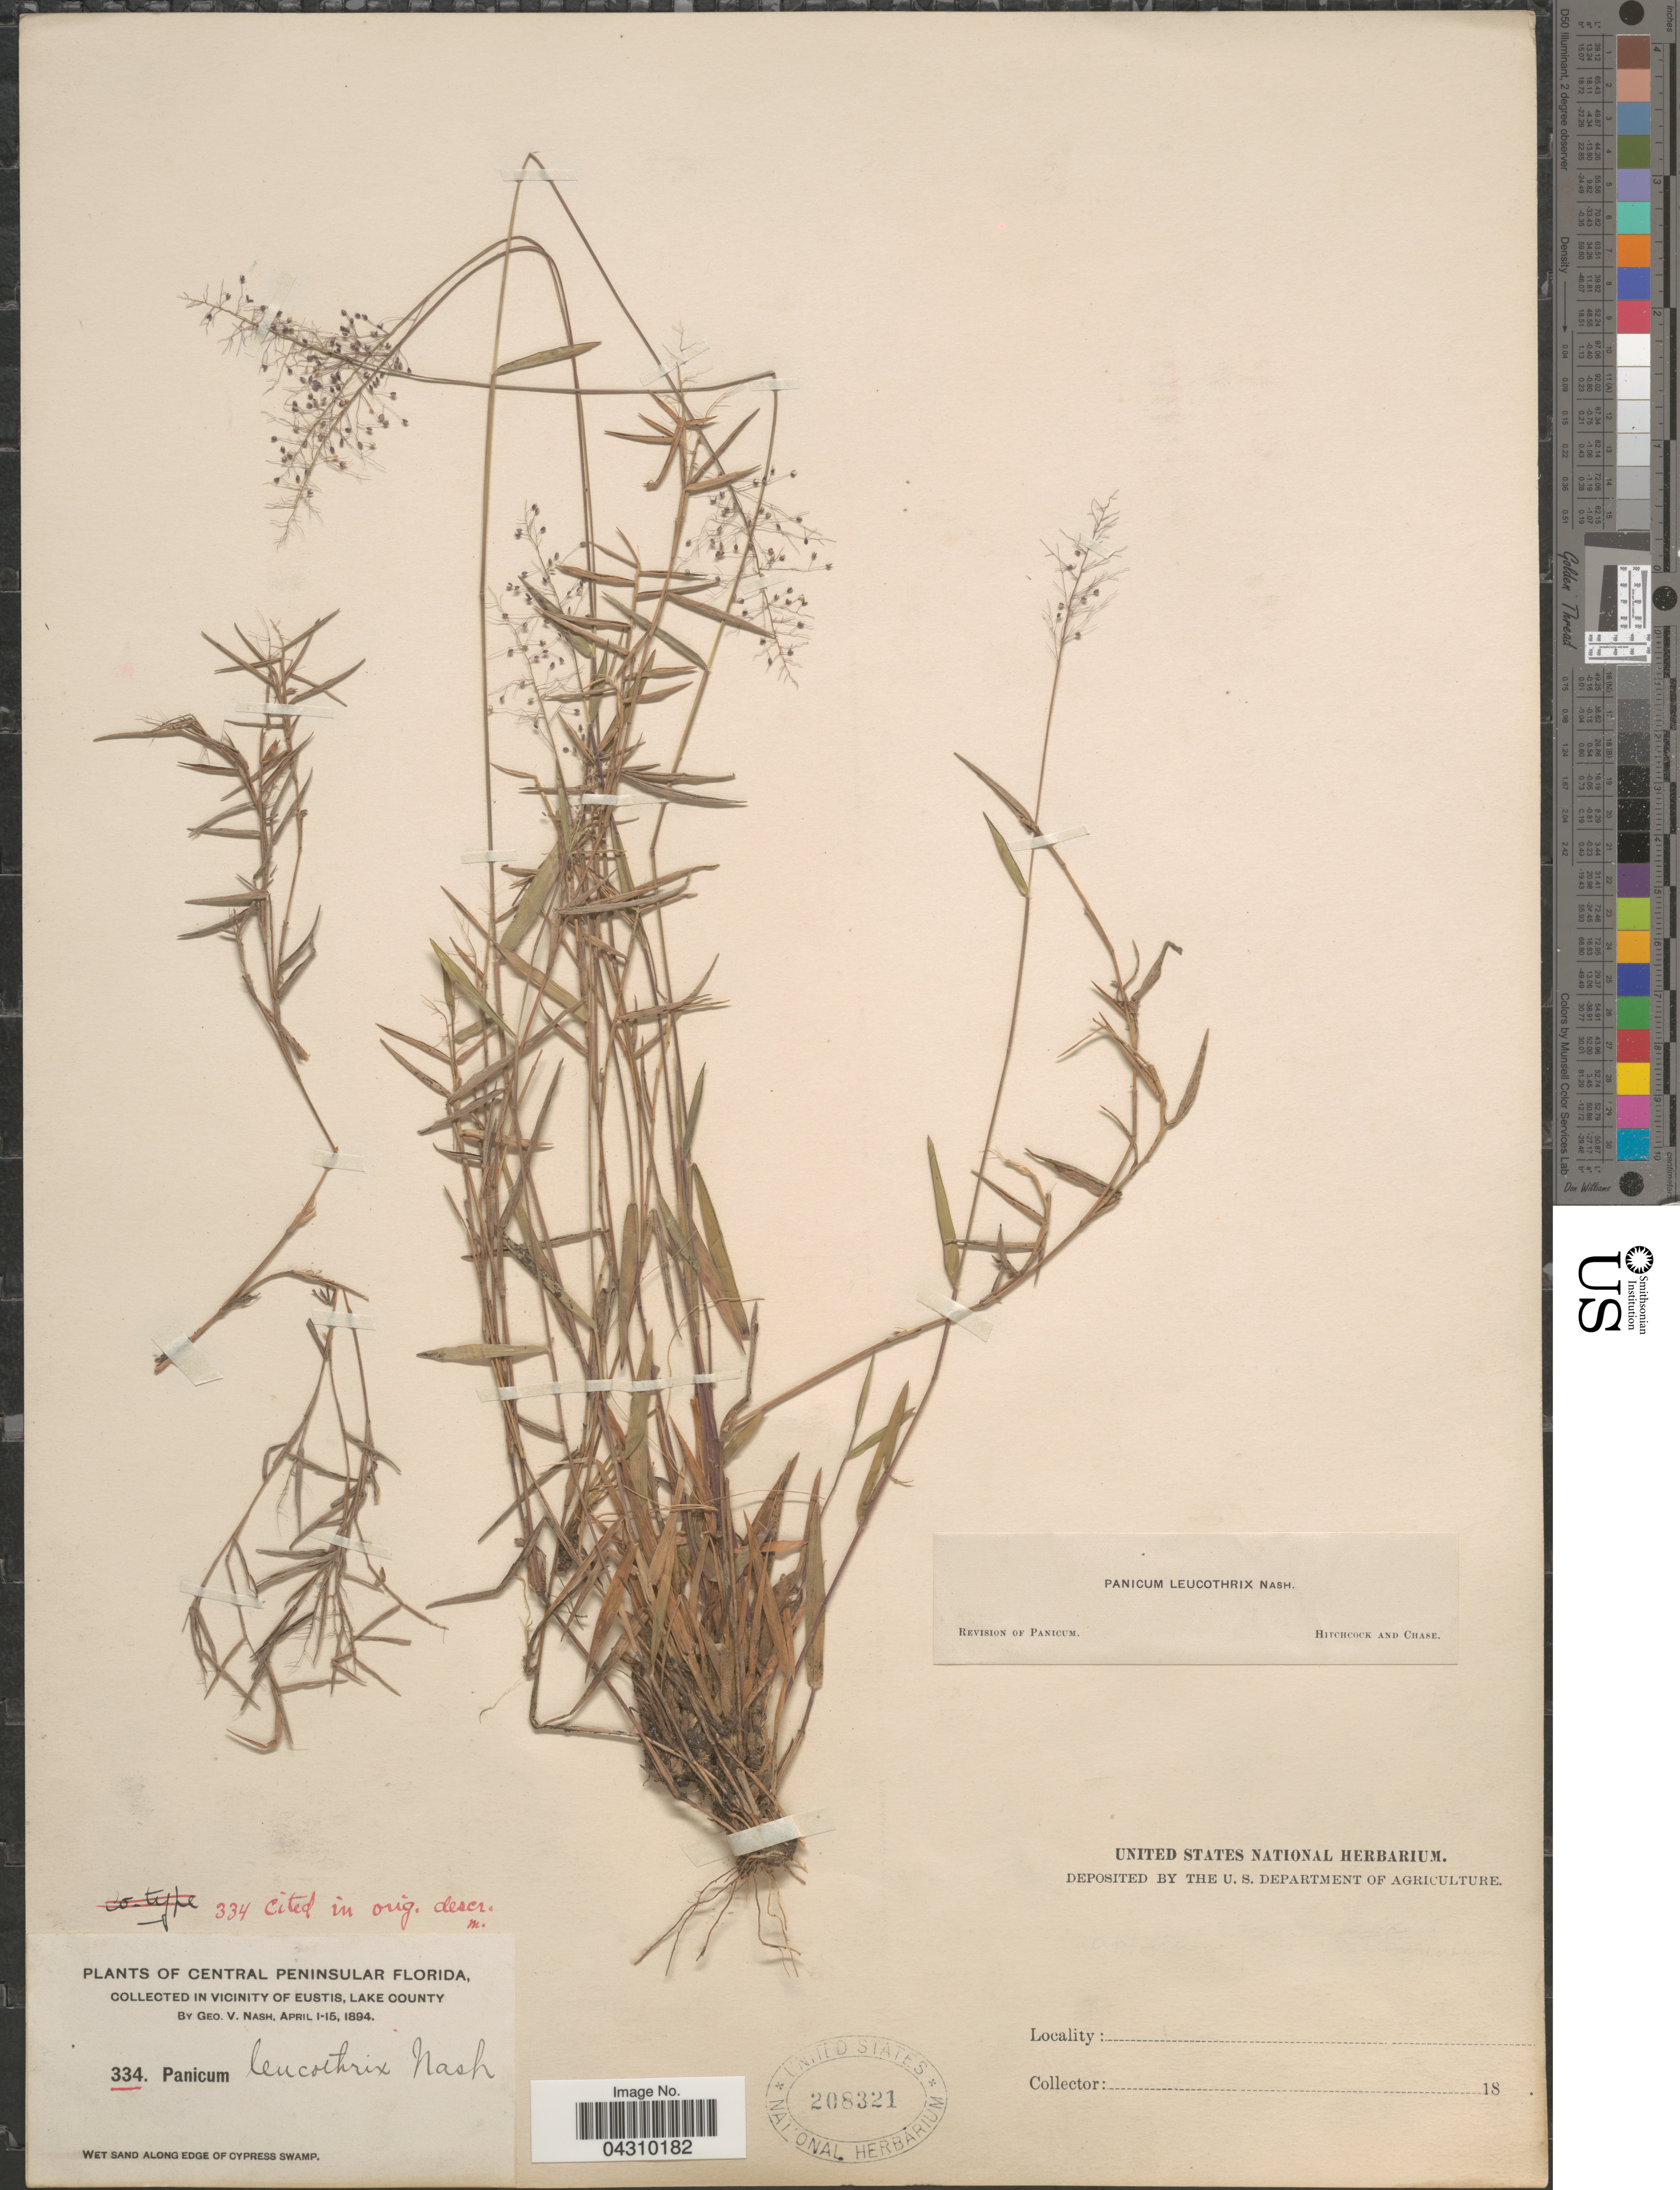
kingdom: Plantae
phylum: Tracheophyta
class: Liliopsida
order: Poales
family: Poaceae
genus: Dichanthelium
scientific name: Dichanthelium acuminatum var. acuminatum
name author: (Sw.) Gould & C.A. Clark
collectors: G. V. Nash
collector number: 334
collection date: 1894-04-01/1894-04-15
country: United States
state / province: Florida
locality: Central Peninsular Florida. In vicinity of Eustis, Lake County. Wet sand along edge of Cypress Swamp.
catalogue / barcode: US 208321